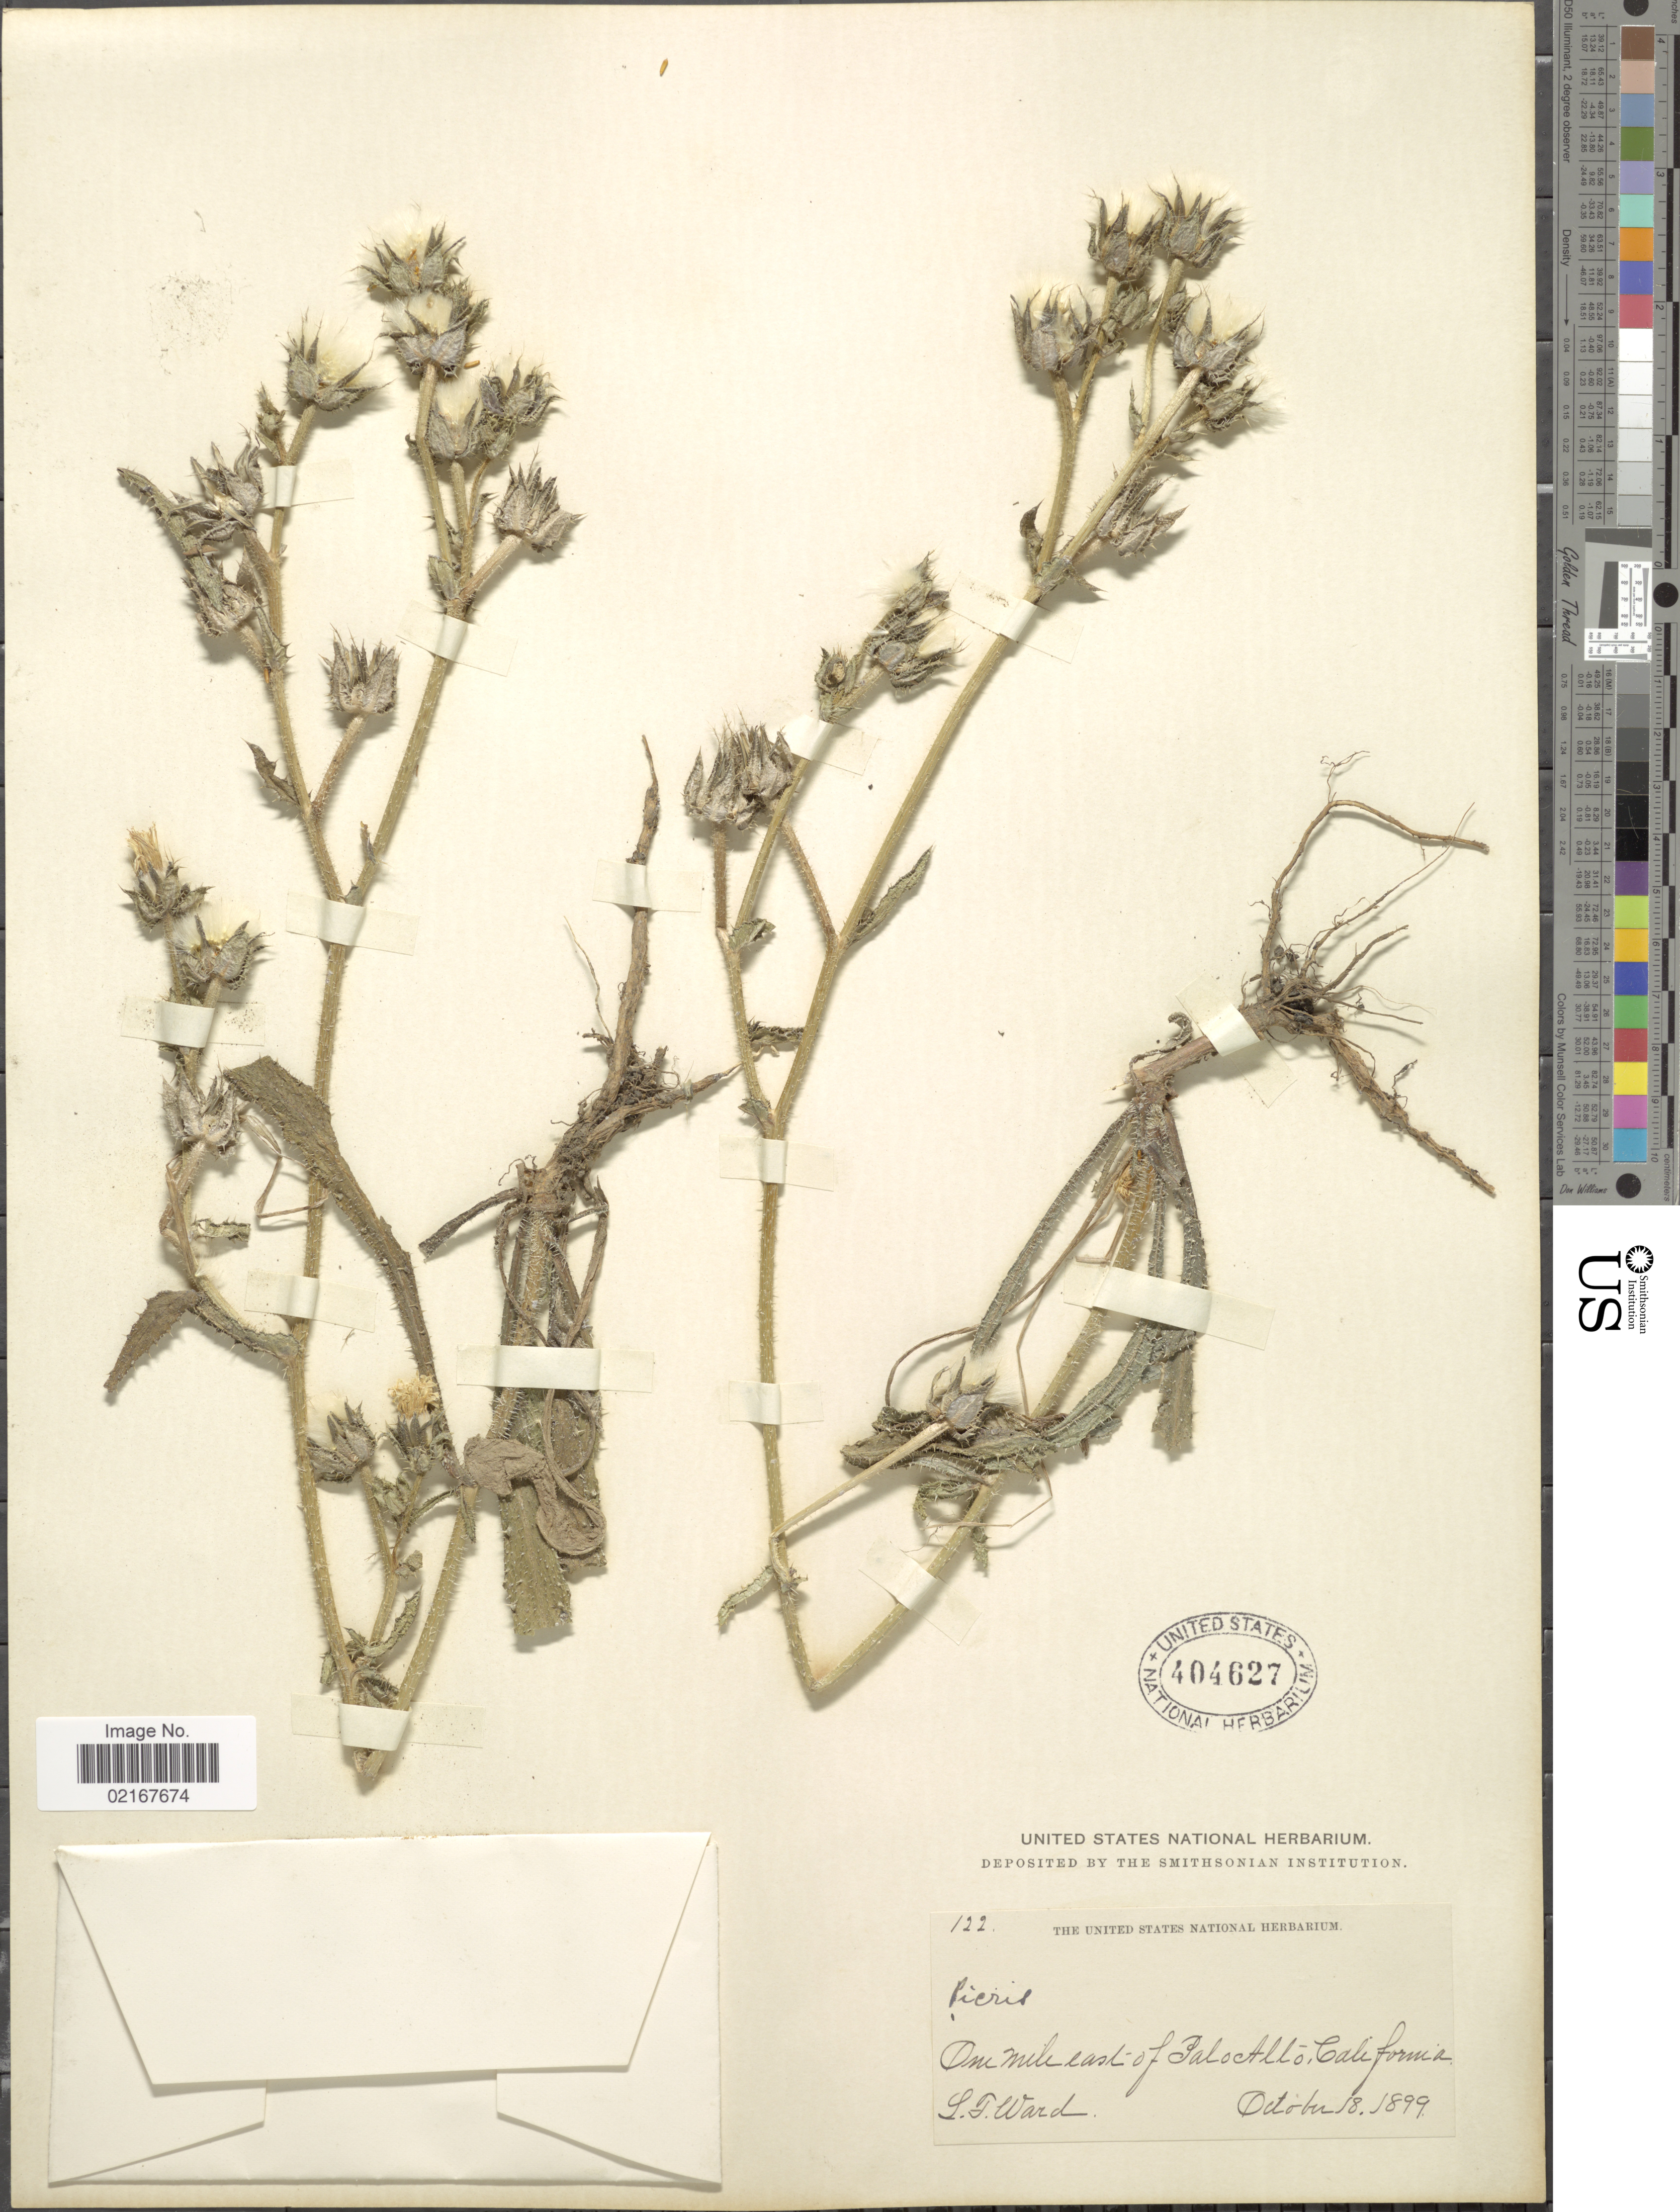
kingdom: Plantae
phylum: Tracheophyta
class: Magnoliopsida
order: Asterales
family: Asteraceae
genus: Helminthotheca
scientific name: Helminthotheca echioides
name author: (L.) Holub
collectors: L. Ward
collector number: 122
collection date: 1899-10-18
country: United States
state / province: California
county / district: Santa Clara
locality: One mile east of Palo Alto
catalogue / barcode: US 404627